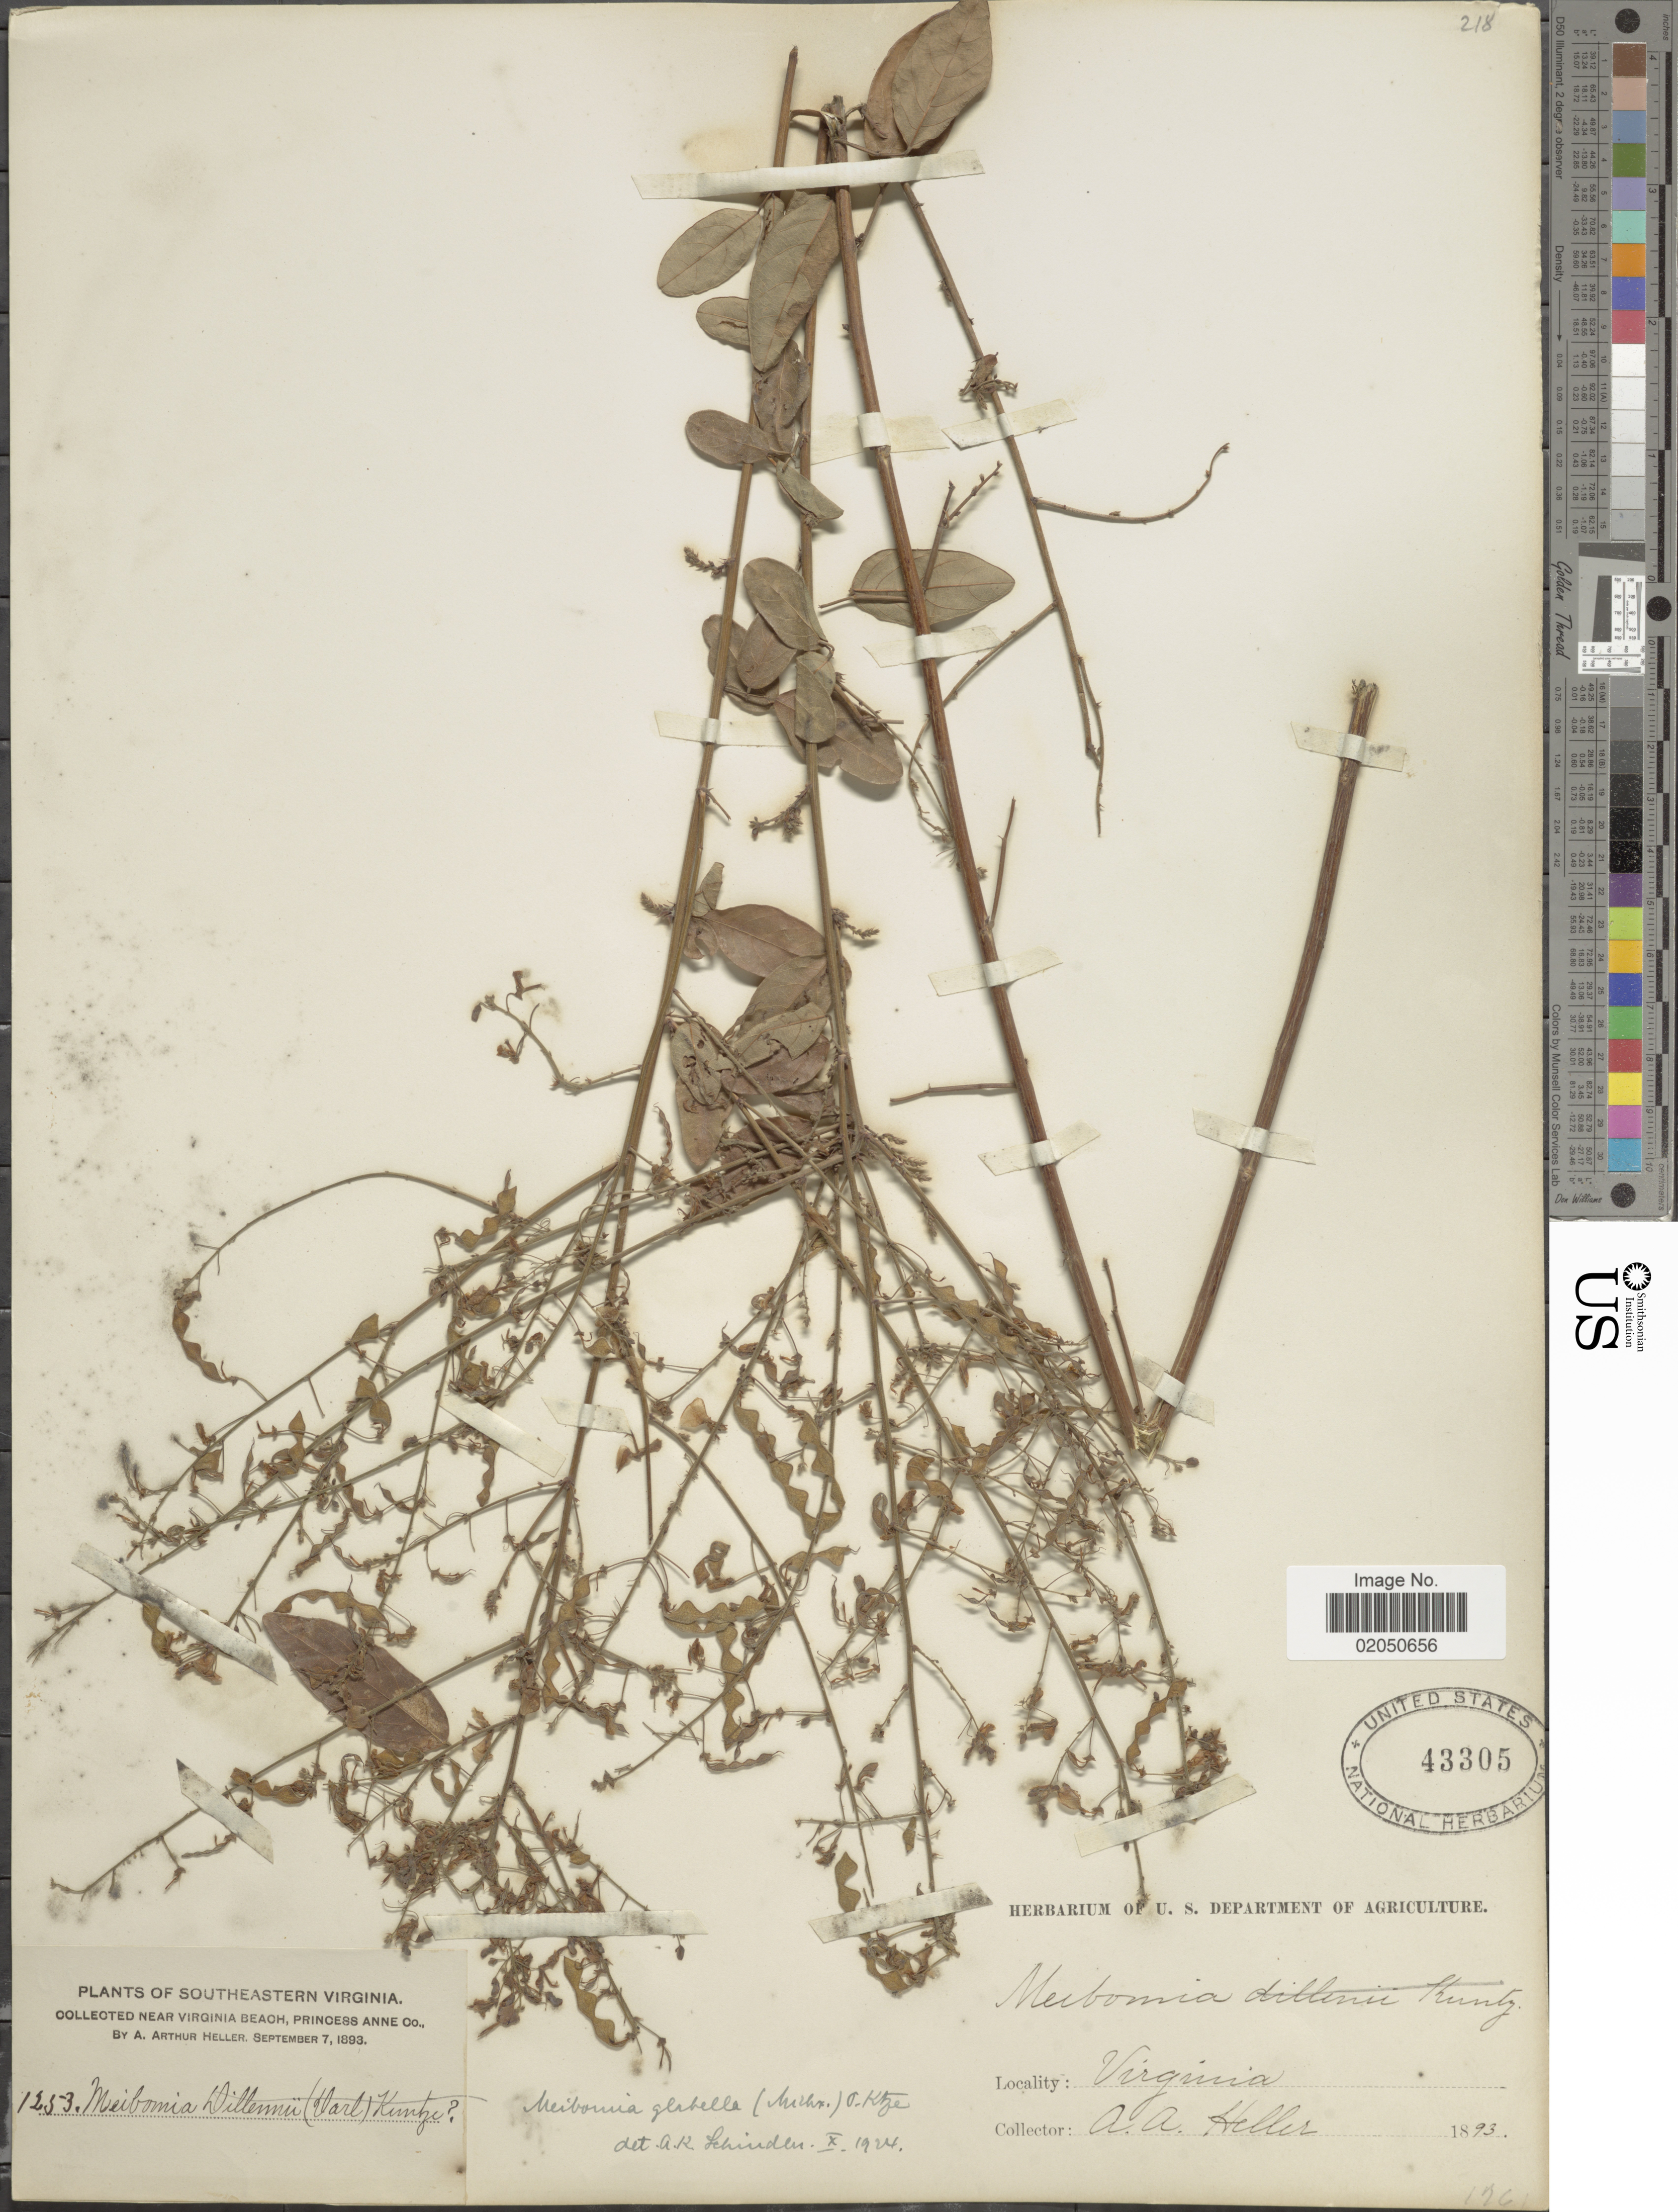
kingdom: Plantae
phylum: Tracheophyta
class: Magnoliopsida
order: Fabales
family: Fabaceae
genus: Desmodium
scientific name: Desmodium glabellum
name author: (Michx.) DC.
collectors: A. A. Heller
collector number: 1253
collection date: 1893-09-07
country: United States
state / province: Virginia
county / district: City of Virginia Beach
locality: Southeastern Virginia, near Virginia Beach, Princess Anne (=historic county name) County.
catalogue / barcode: US 43305